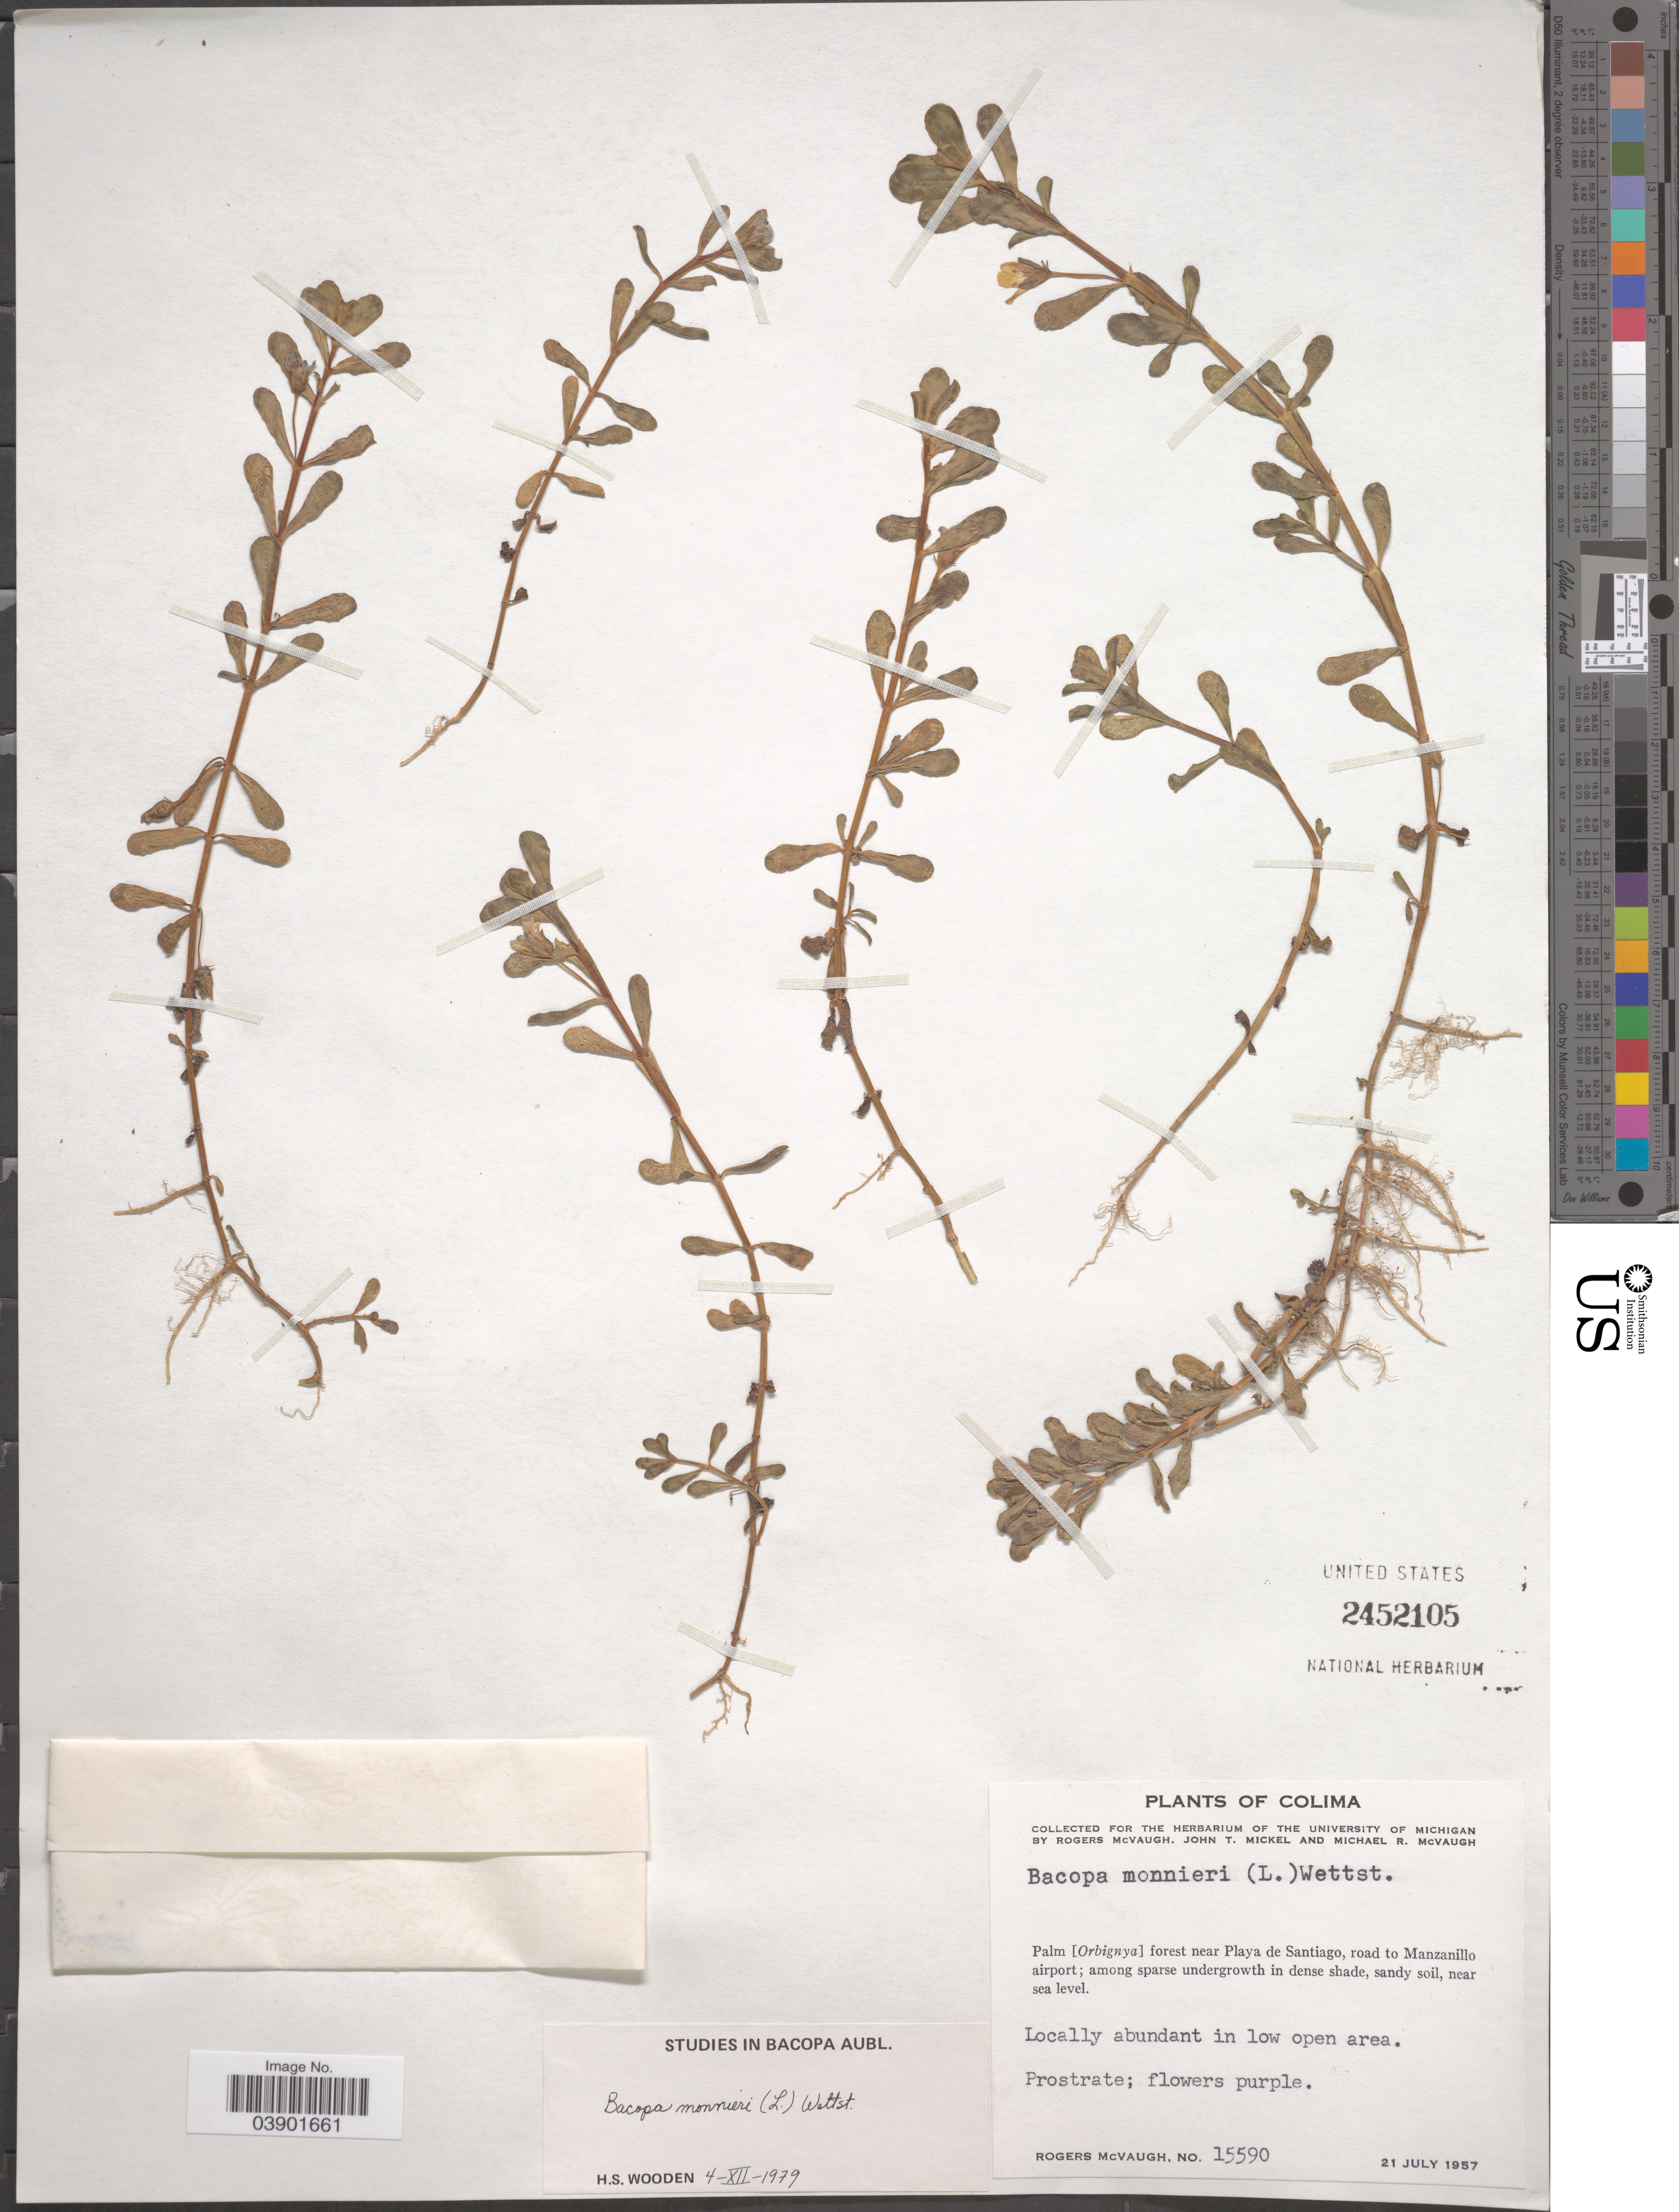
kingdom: Plantae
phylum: Tracheophyta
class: Magnoliopsida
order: Lamiales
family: Plantaginaceae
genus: Bacopa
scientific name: Bacopa monnieri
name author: (L.) Pennell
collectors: R. McVaugh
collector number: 15590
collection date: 1957-07-21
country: Mexico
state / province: Colima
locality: Palm forest near Playa de Santiago, road to Manzanillo airport.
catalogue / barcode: US 2452105